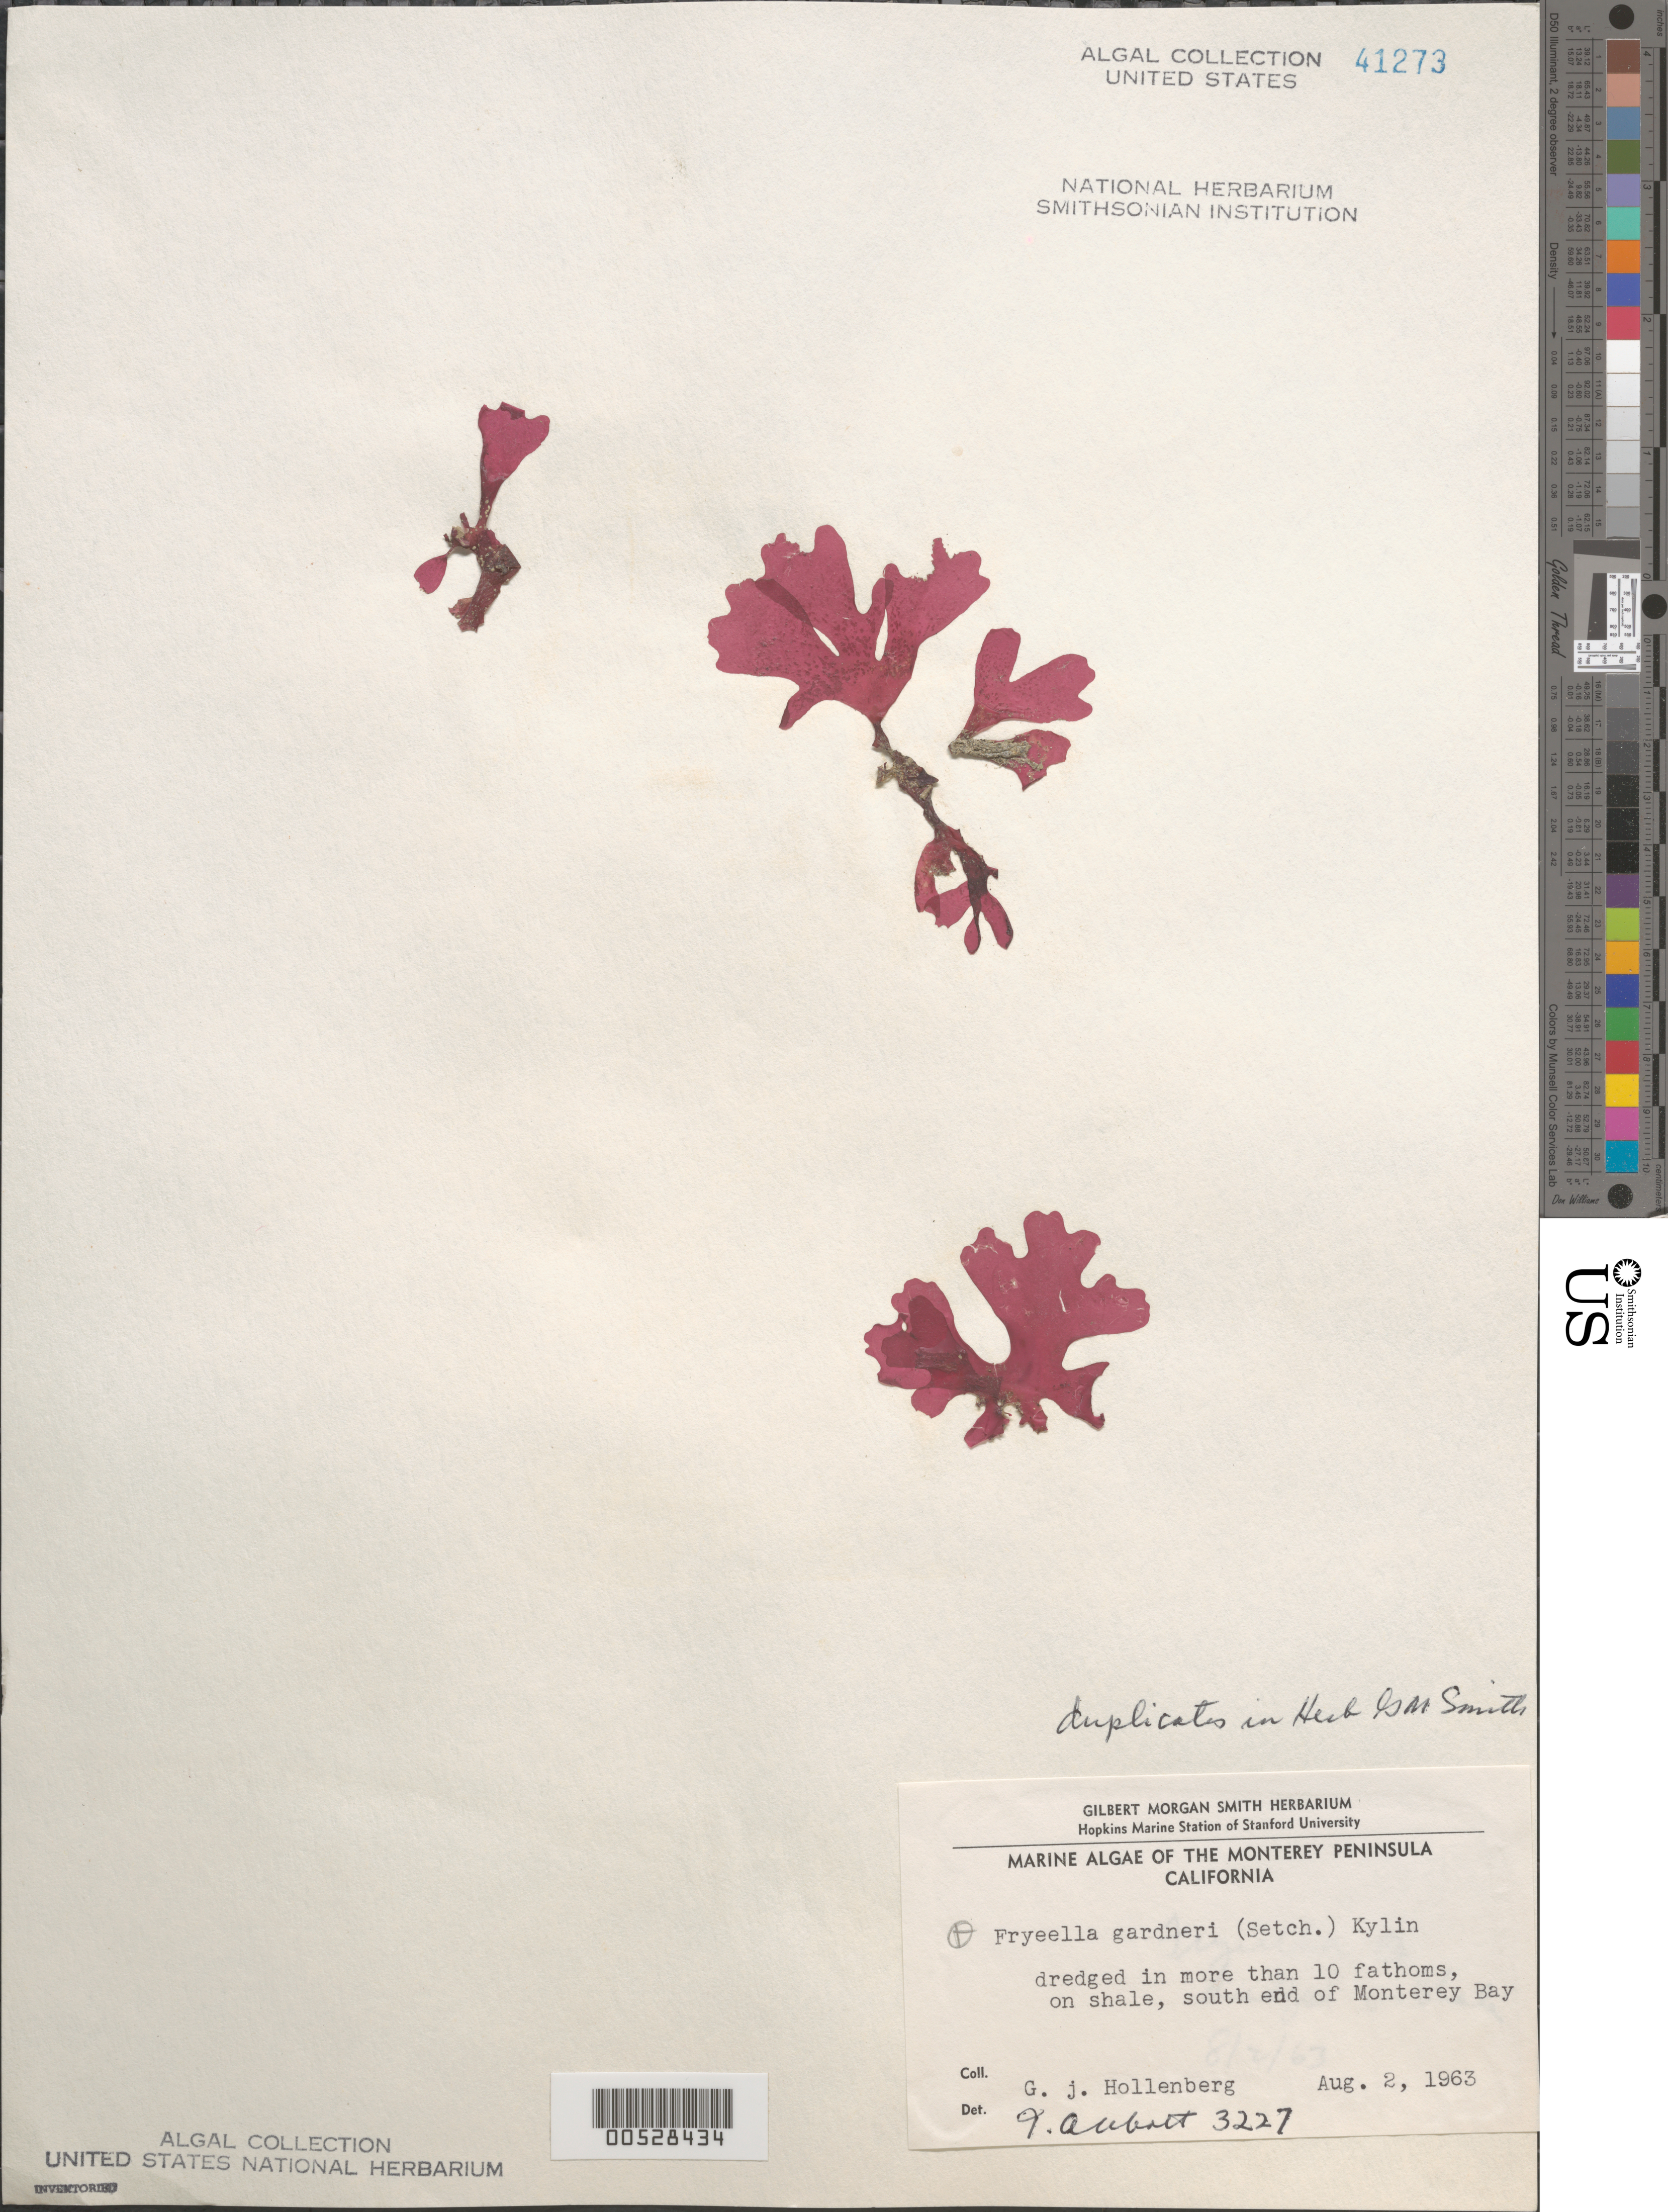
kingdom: Plantae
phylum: Rhodophyta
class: Florideophyceae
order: Rhodymeniales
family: Fryeellaceae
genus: Fryeella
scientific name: Fryeella gardneri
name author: (Setch.) Kylin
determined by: Abbott, Isabella A.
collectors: G. Hollenberg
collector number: IAA 3227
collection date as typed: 02 Apr 1963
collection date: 1963-04-02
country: United States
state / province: California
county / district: Monterey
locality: Monterey Bay, south end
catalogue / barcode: US 41273